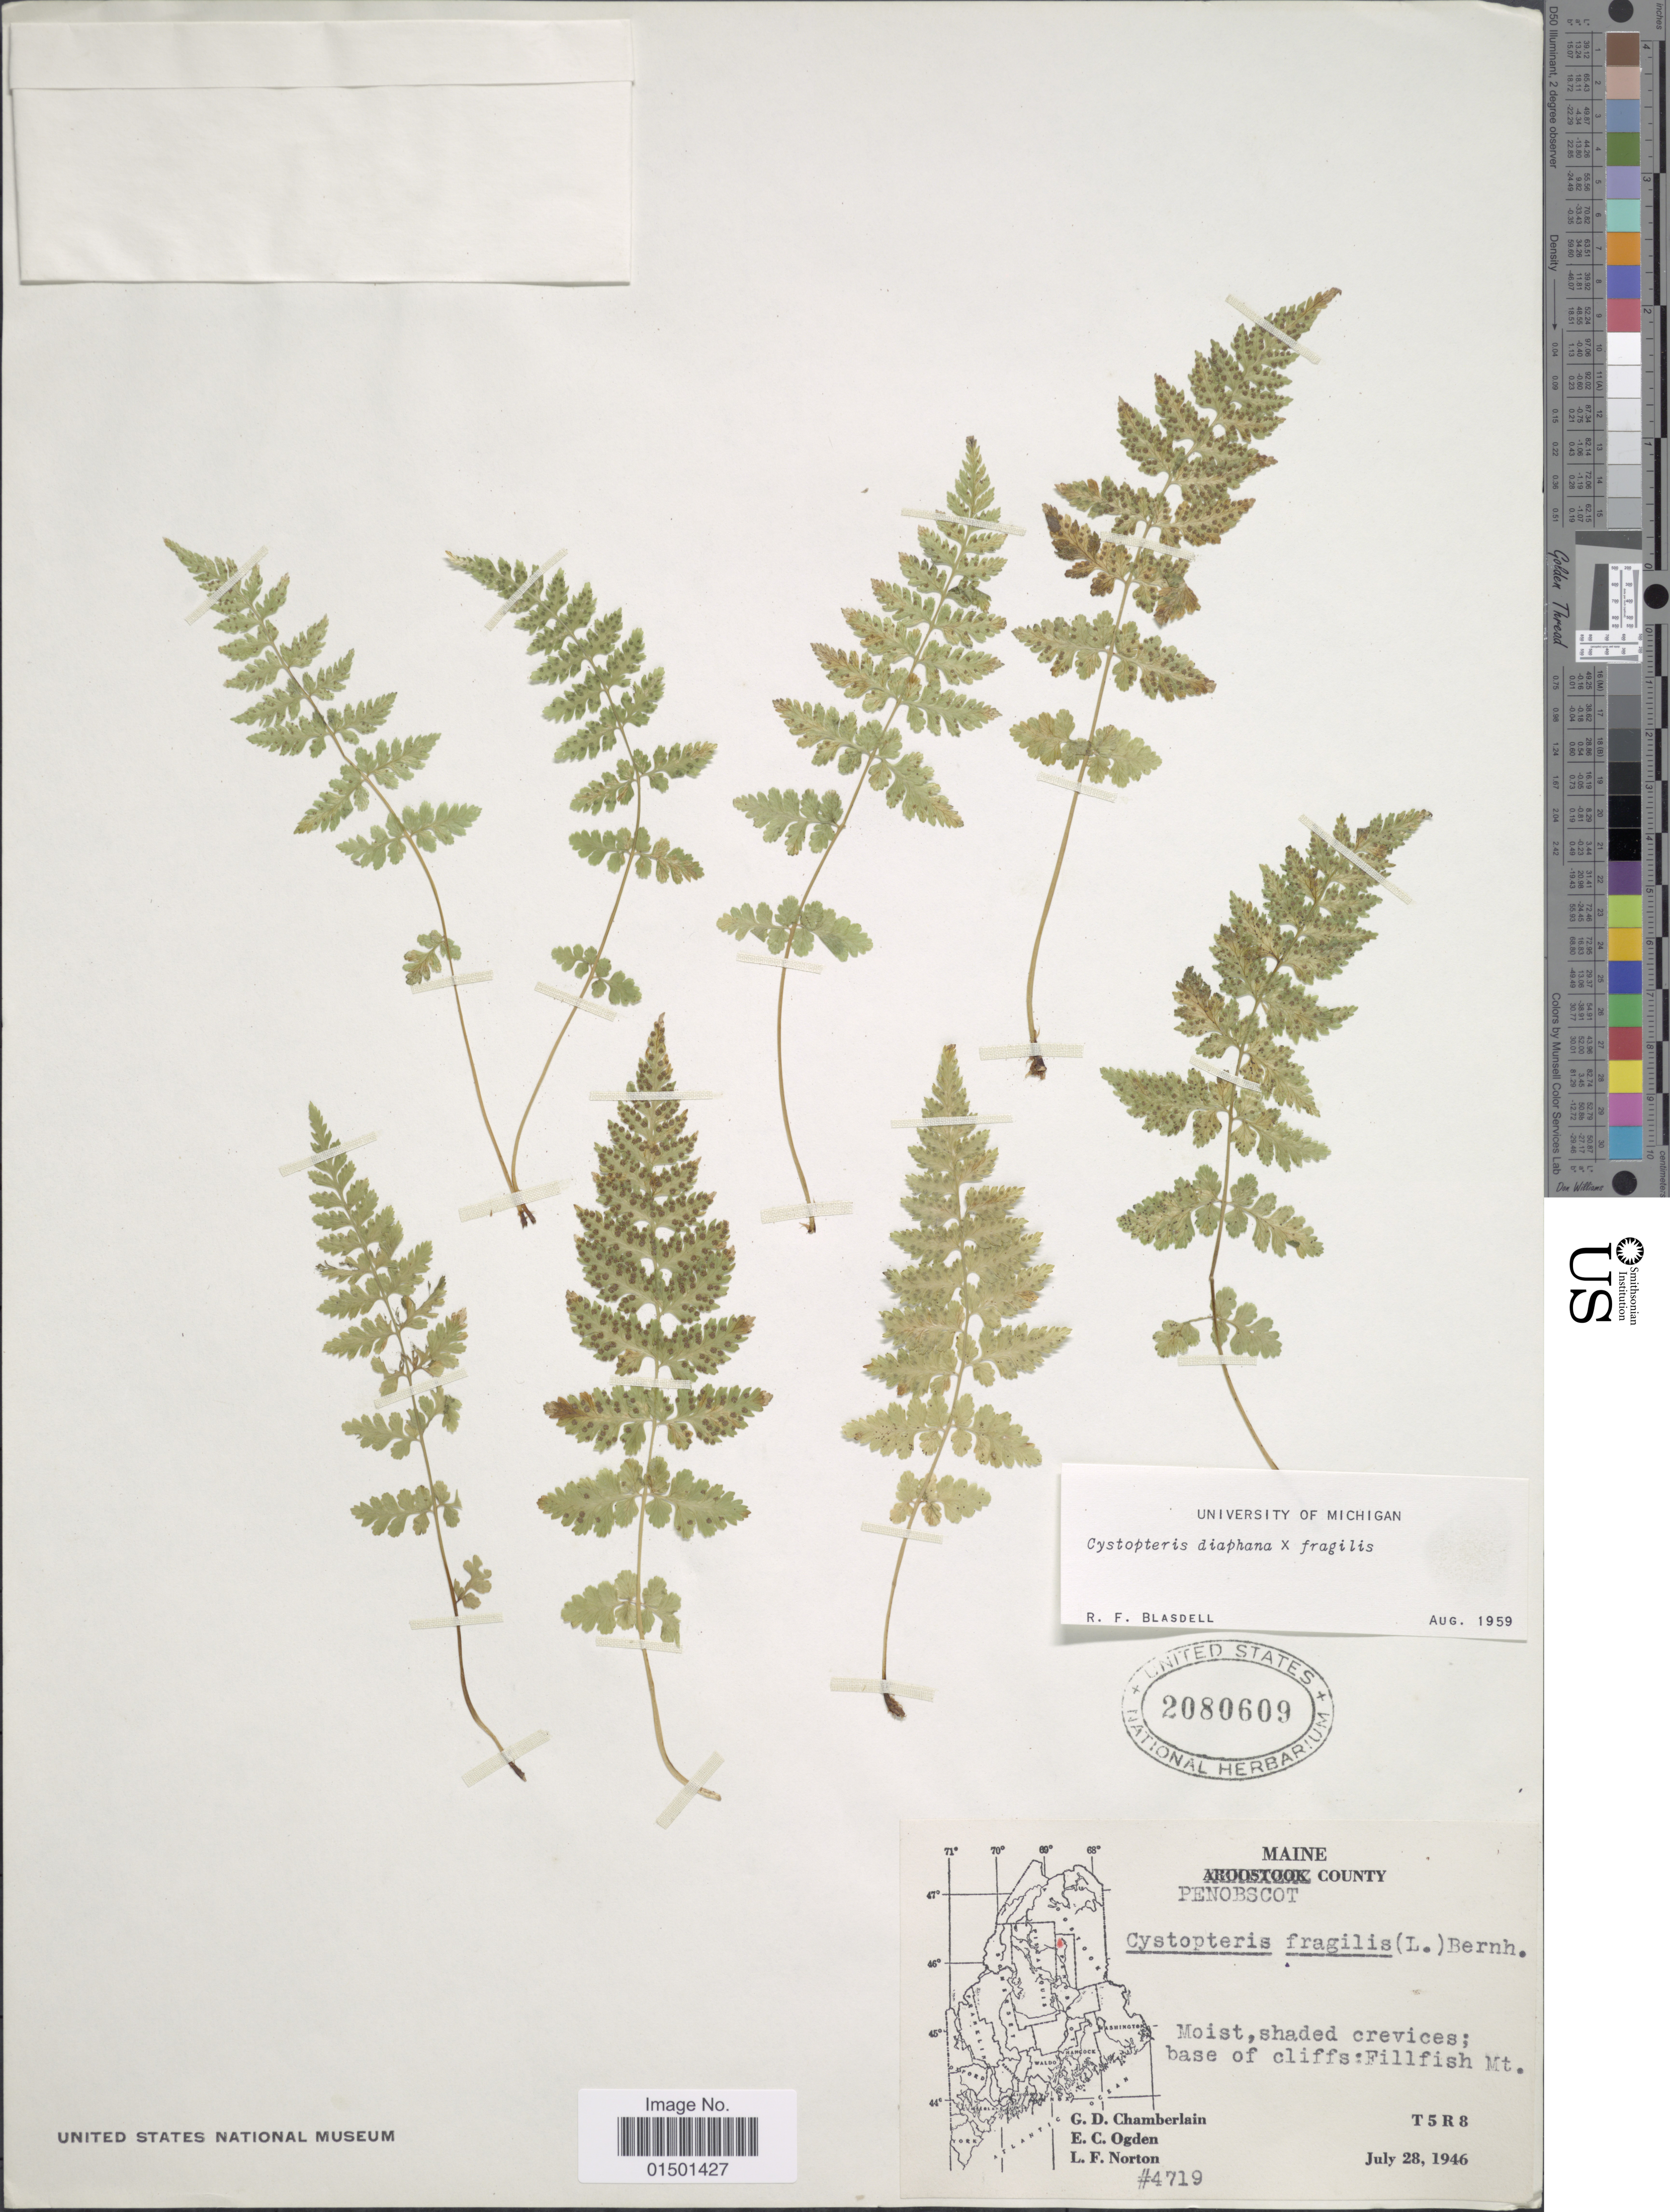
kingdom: Plantae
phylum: Tracheophyta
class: Polypodiopsida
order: Polypodiales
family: Cystopteridaceae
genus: Cystopteris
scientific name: Cystopteris diaphana x C. fragilis (L.) Bernh.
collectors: G. D. Chamberlain, E. Ogden & L. Norton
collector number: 4719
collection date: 1946-07-28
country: United States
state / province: Maine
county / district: Aroostook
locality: Penobscot, Fillfish Mt. T5R8.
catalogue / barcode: US 2080609